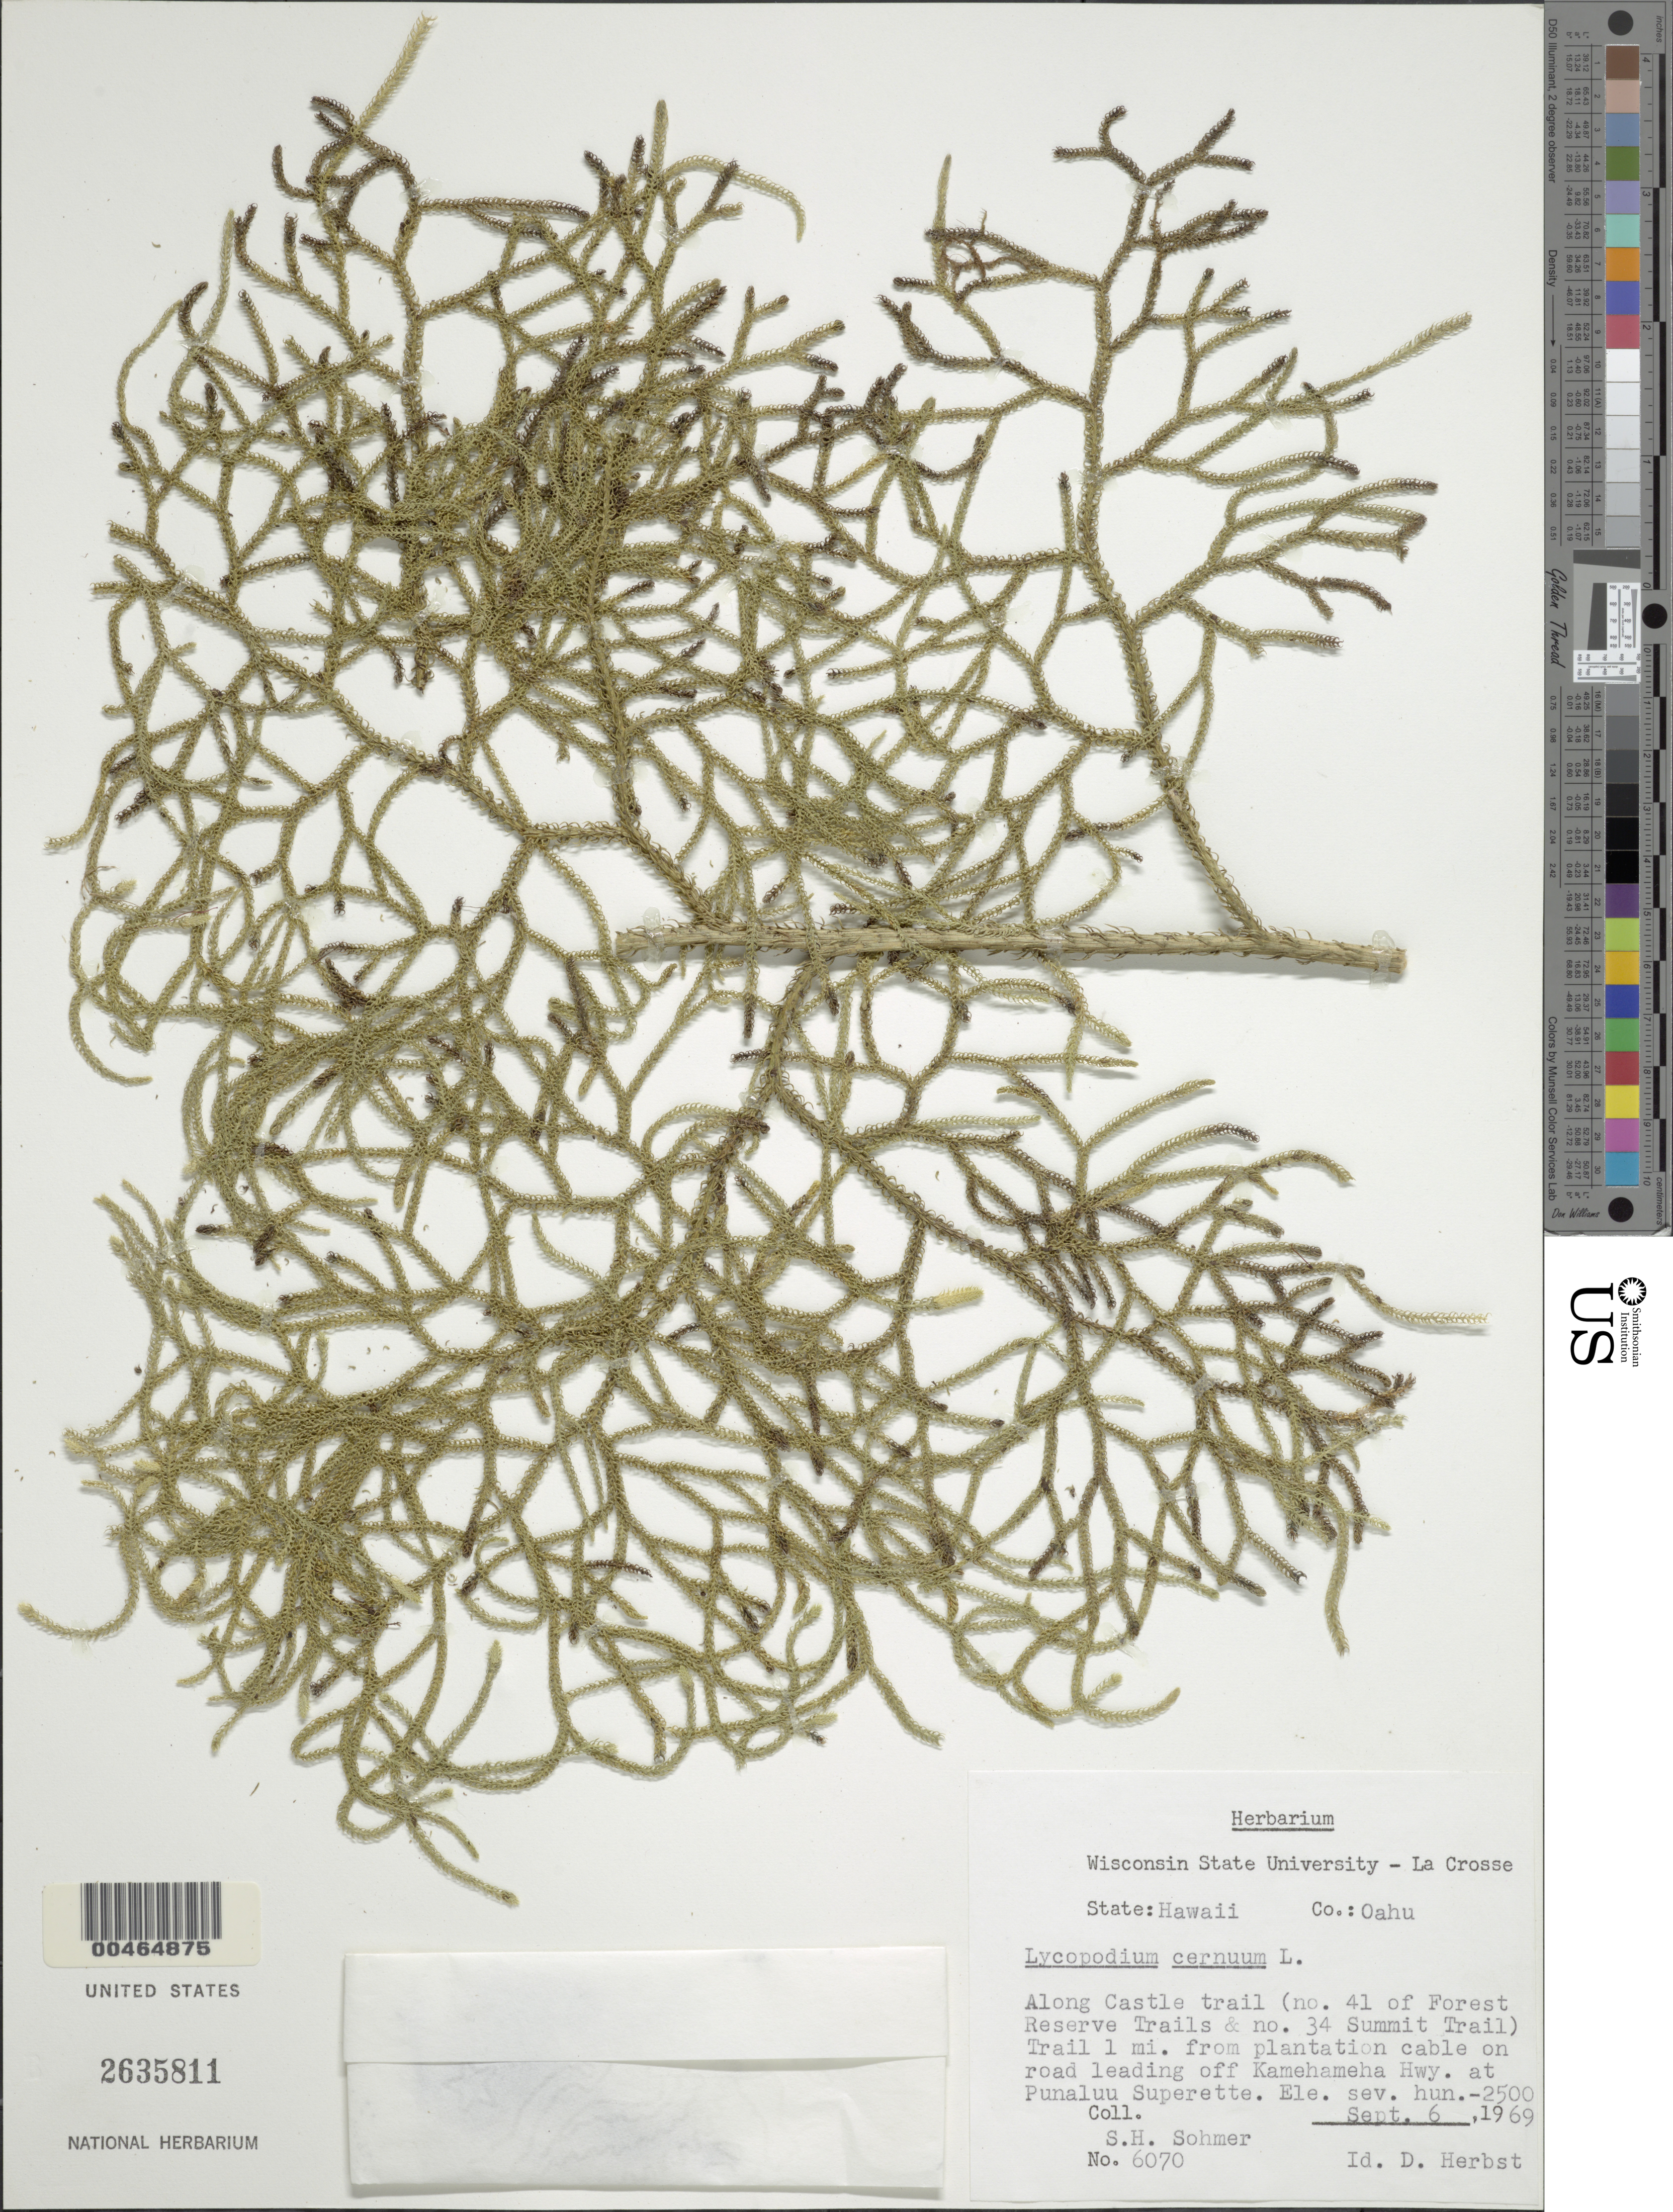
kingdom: Plantae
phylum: Tracheophyta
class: Lycopodiopsida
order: Lycopodiales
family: Lycopodiaceae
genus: Palhinhaea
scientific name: Palhinhaea cernua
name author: (L.) Vasc. & Franco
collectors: S. H. Sohmer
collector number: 6070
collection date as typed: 6 Sep 1969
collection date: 1969-09-06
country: United States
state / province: Hawaii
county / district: Honolulu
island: Oahu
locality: Along Castle Trail, Trail 1 mi from plantation cable on road leading off Kamehameha Highway at Punaluu Superette, Oahu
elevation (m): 0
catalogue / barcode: US 2635811